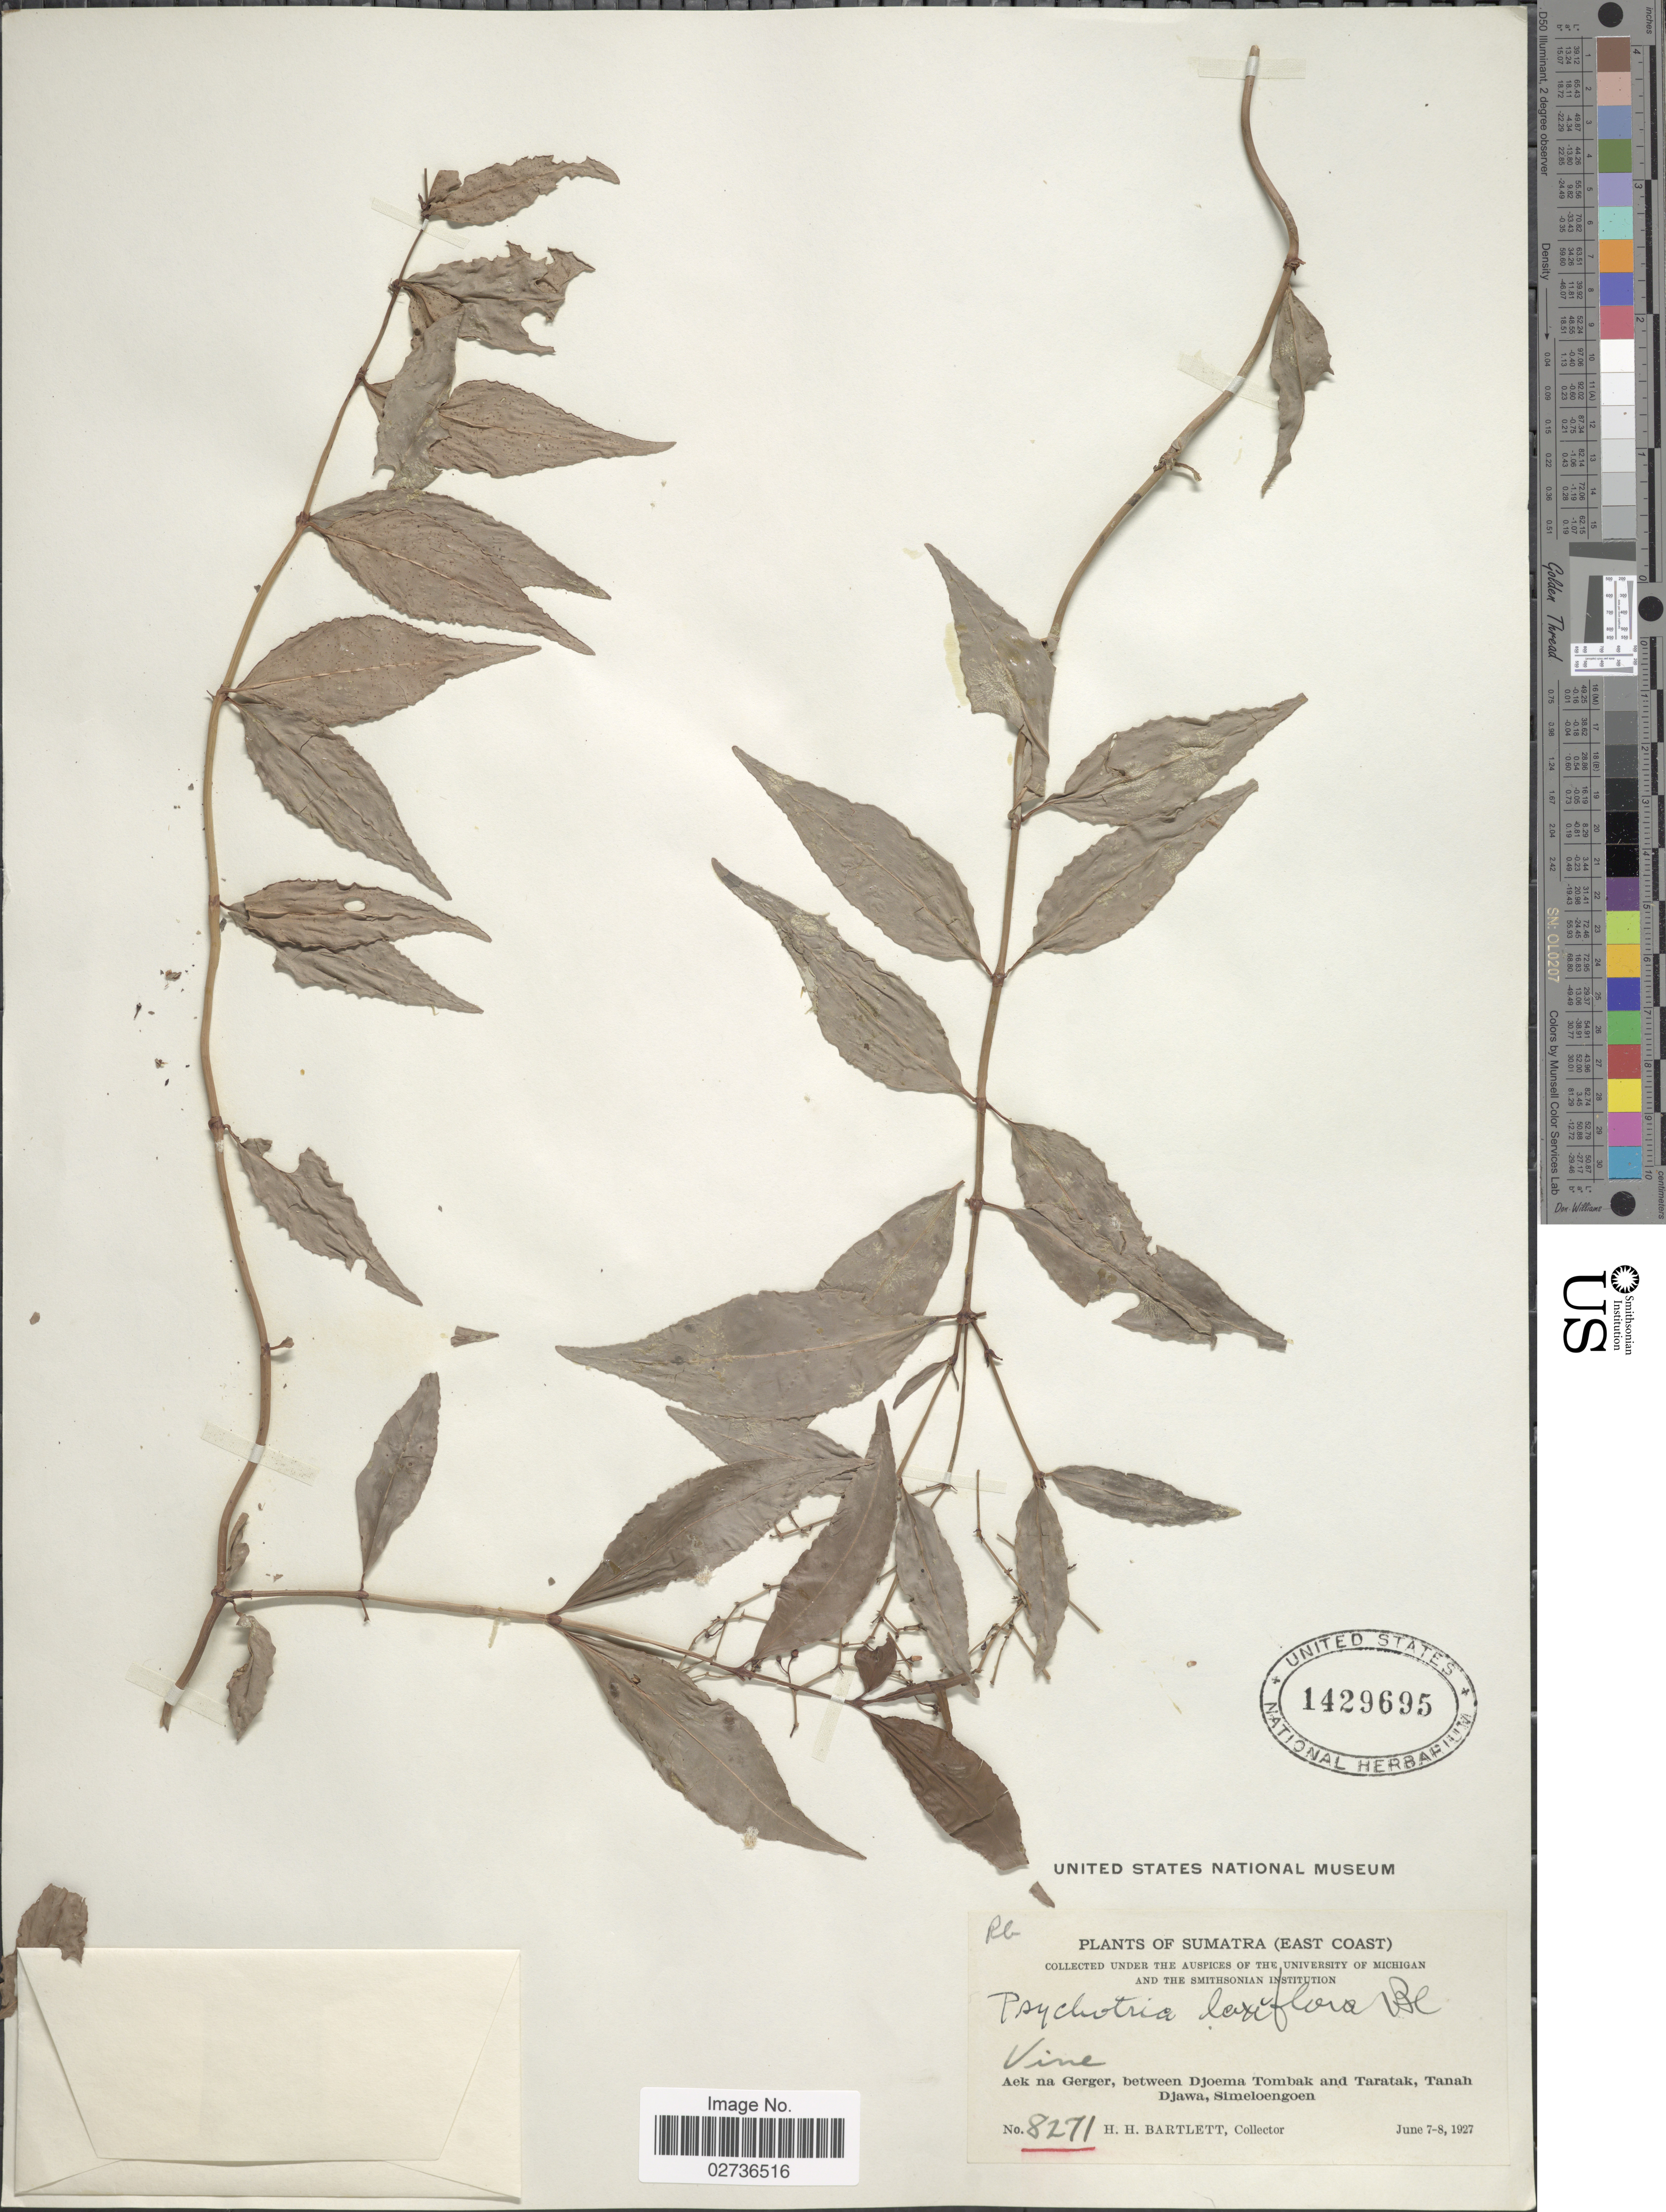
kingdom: Plantae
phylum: Tracheophyta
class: Magnoliopsida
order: Gentianales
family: Rubiaceae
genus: Psychotria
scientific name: Psychotria laxiflora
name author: Blume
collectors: H. H. Bartlett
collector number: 8271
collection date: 1927-06-07/1927-06-08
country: Indonesia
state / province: Sumatra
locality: Sumatra (East Coast) Aek na Gerger, between Djoema Tombak and Taratak, Tanah Djawa, Simeloengoen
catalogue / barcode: US 1429695